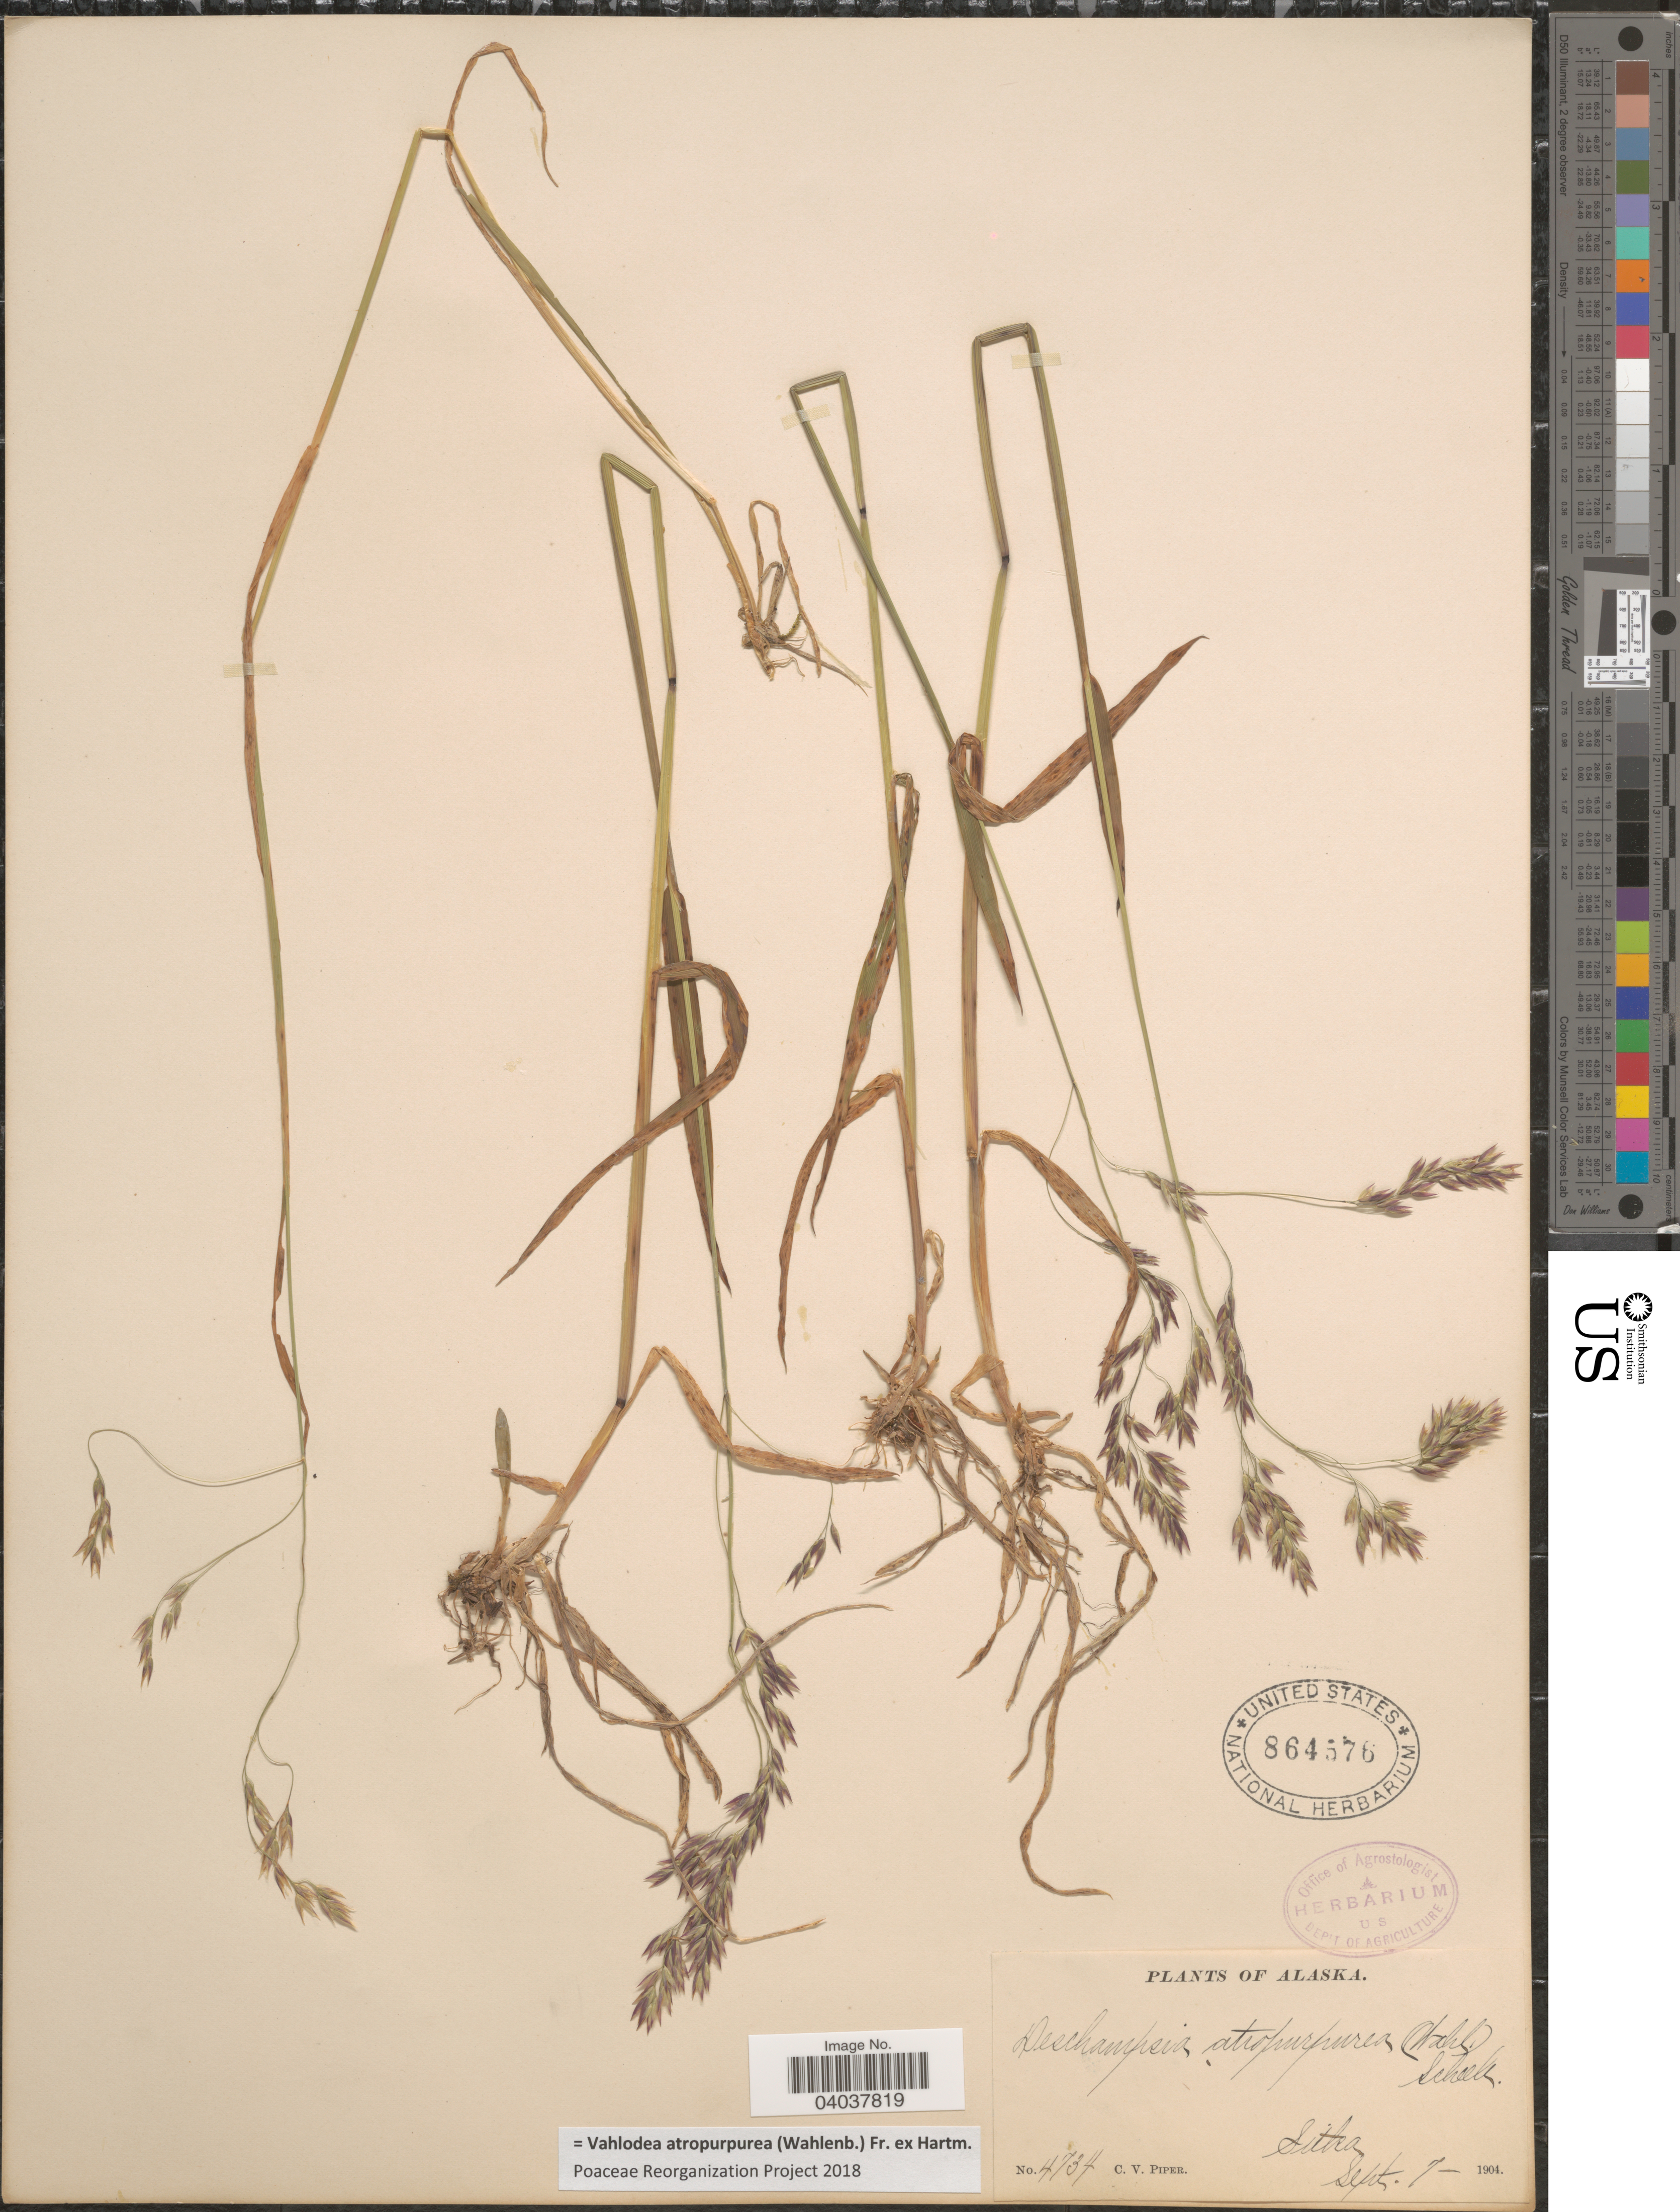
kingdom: Plantae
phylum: Tracheophyta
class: Liliopsida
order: Poales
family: Poaceae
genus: Vahlodea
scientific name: Vahlodea atropurpurea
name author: (Wahlenb.) Fr. ex Hartm.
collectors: C. V. Piper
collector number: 4734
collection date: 1904-09-07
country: United States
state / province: Alaska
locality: Sitka.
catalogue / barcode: US 864576